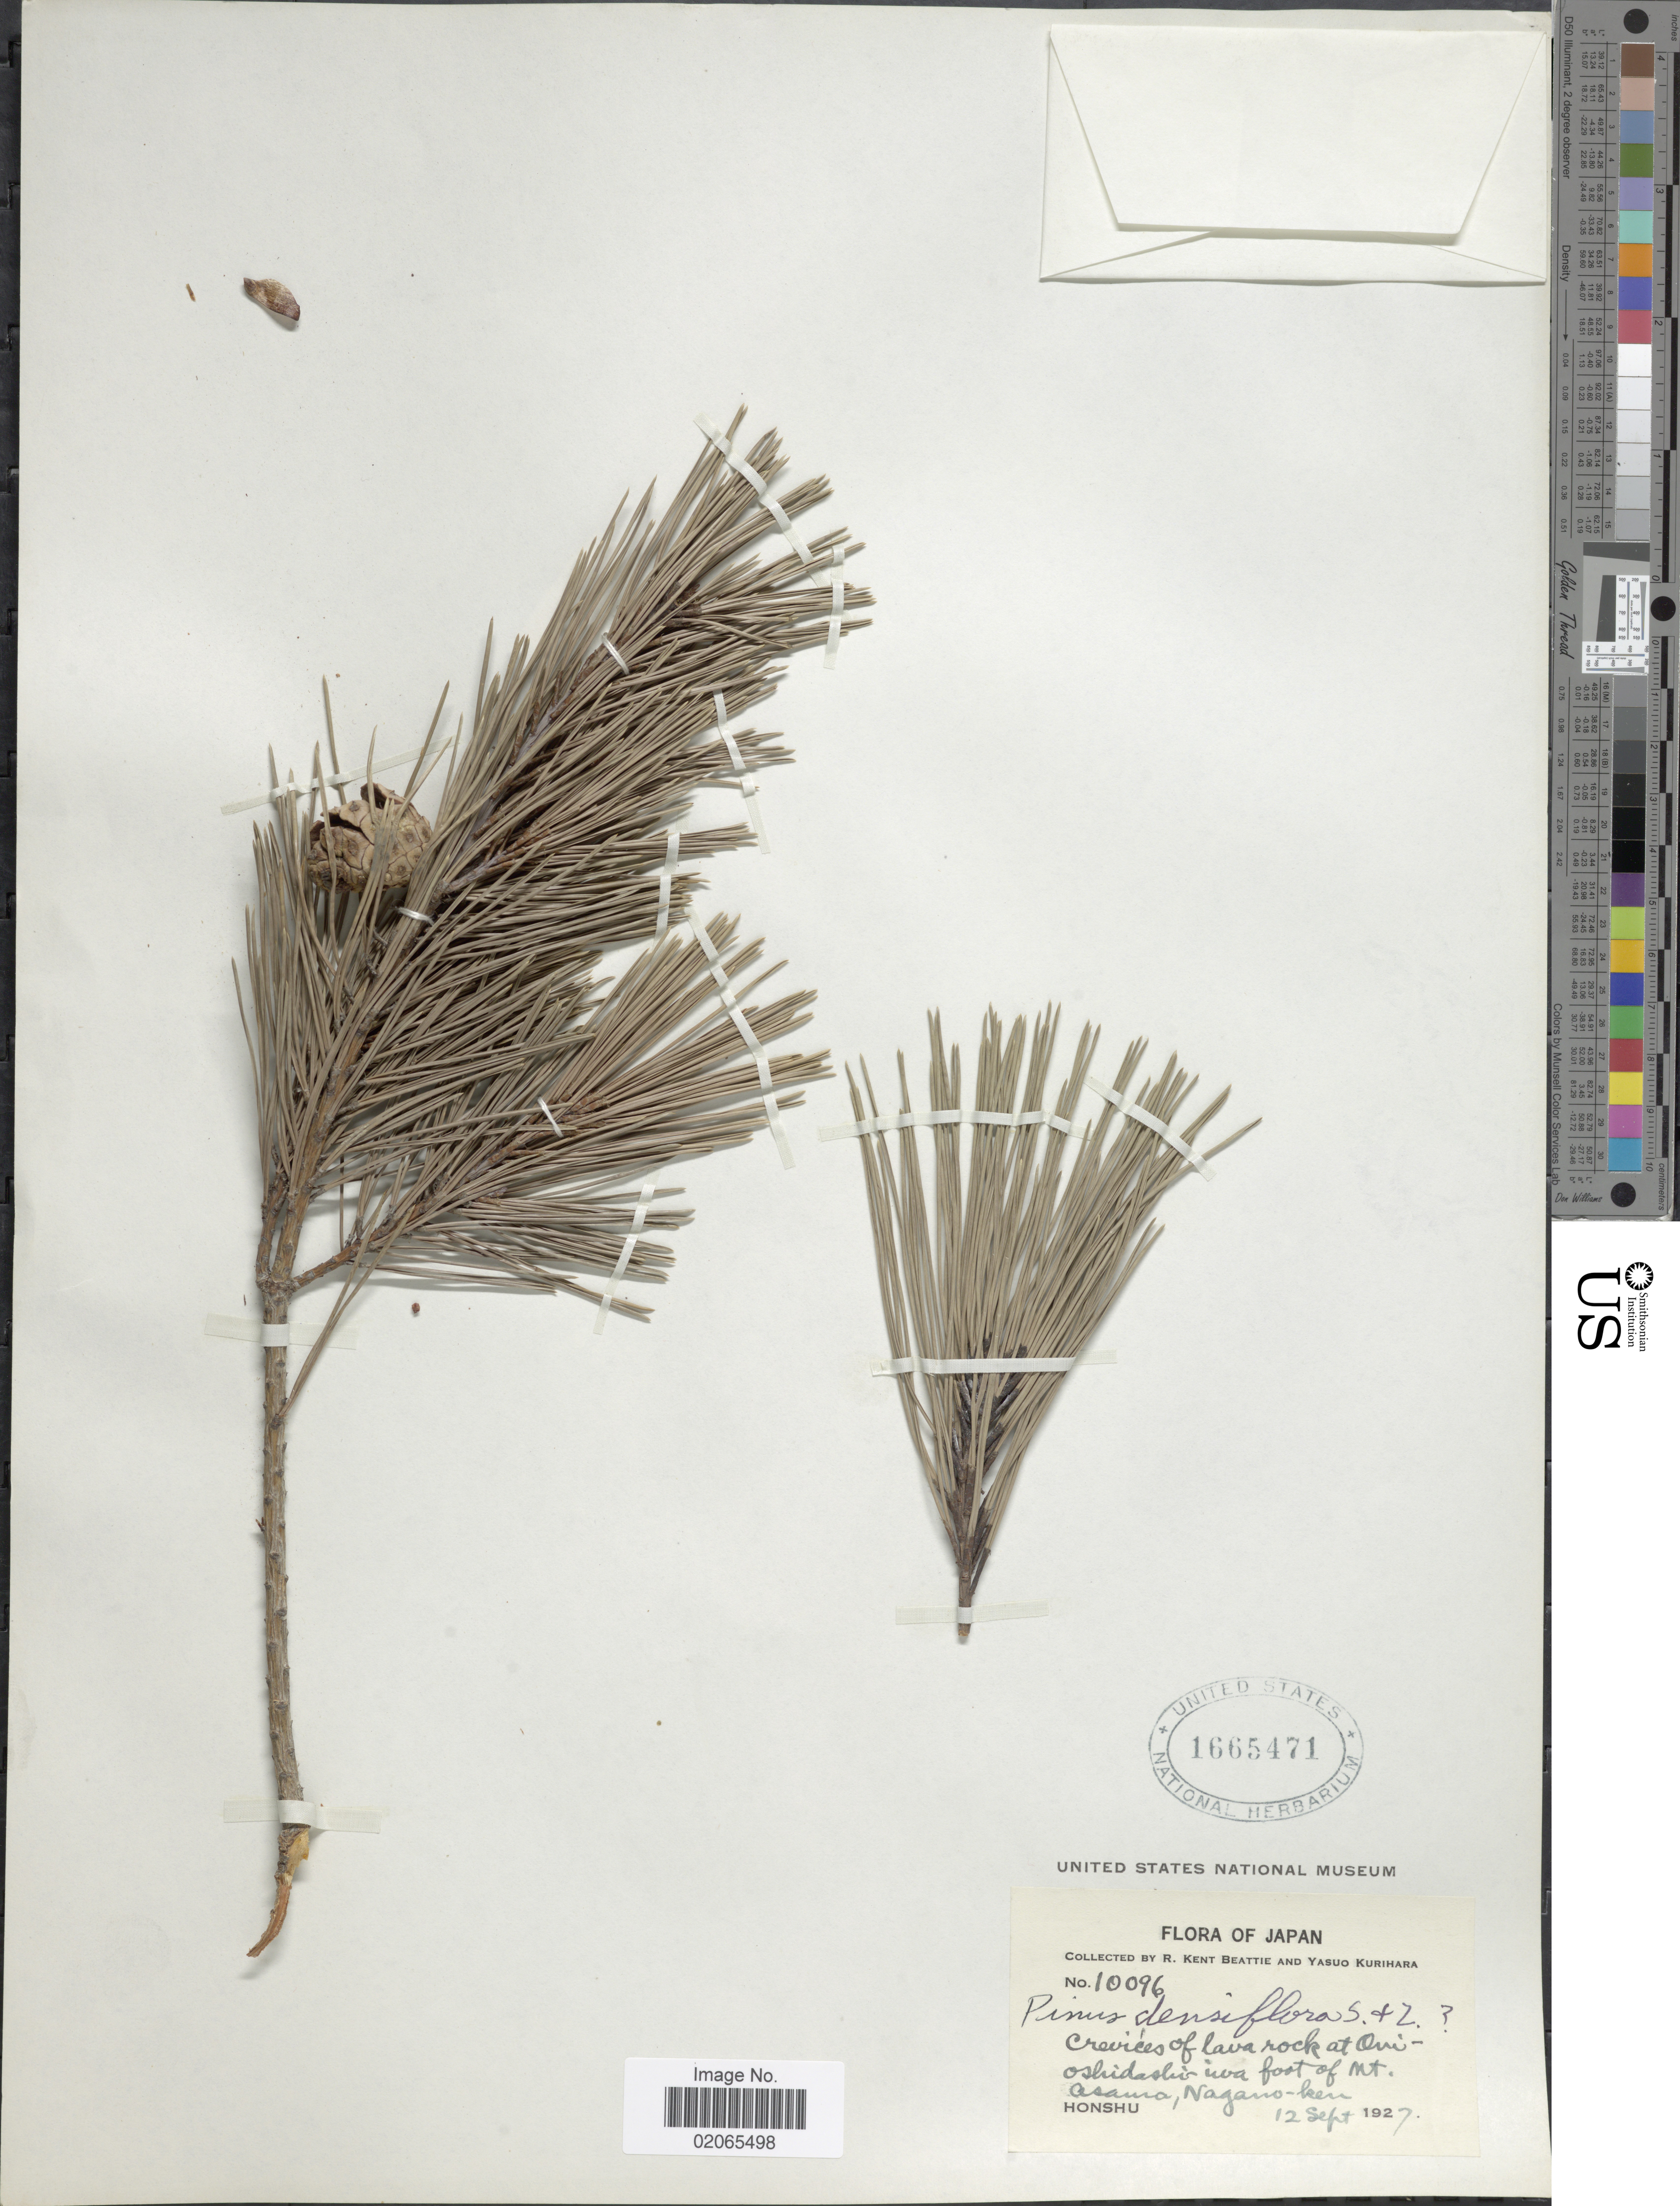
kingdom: Plantae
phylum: Tracheophyta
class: Pinopsida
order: Pinales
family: Pinaceae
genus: Pinus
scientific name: Pinus densiflora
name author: Siebold & Zucc.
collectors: R. K. Beattie & Y. Kurihara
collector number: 10096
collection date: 1927-09-12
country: Japan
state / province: Nagano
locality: At Onioshidashi, foot of Mt. Asama, Nagano-ken Honshu.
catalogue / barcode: US 1665471